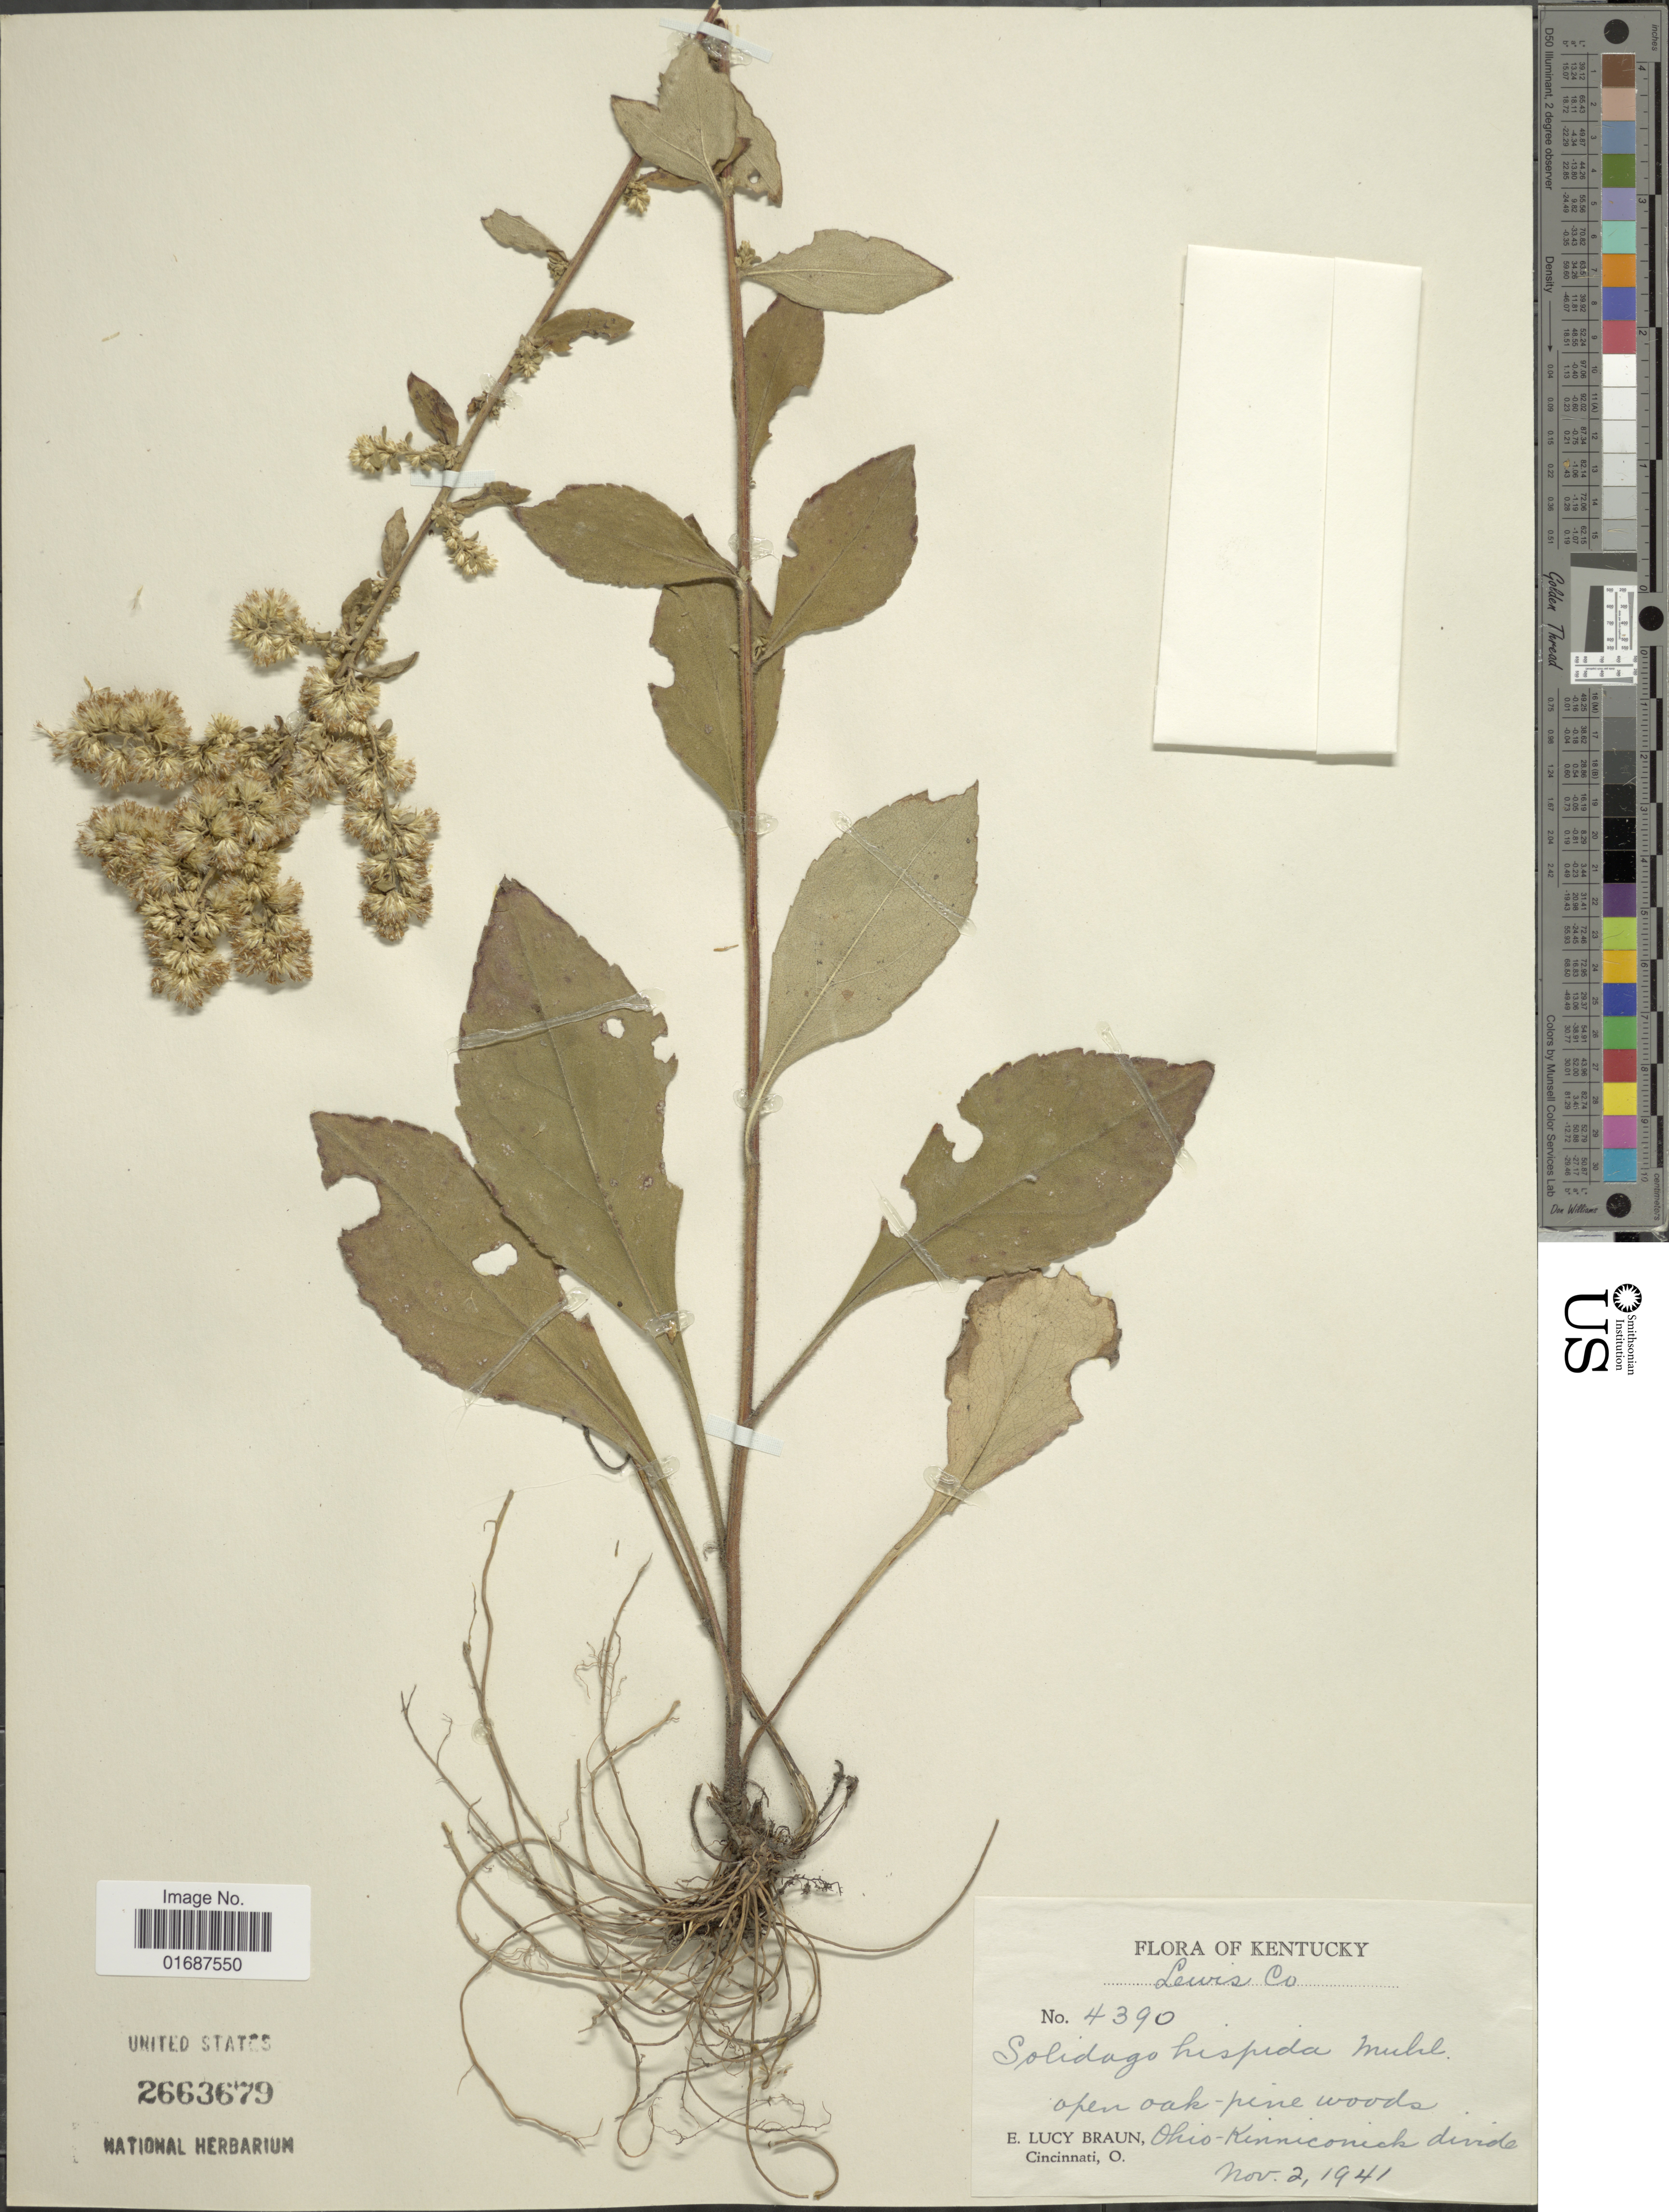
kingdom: Plantae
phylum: Tracheophyta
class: Magnoliopsida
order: Asterales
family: Asteraceae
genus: Solidago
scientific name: Solidago hispida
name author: Muhl. ex Willd.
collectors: E. L. Braun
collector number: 4390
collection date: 1941-11-02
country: United States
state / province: Kentucky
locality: Lewis Co. Ohio-Kinniconick divide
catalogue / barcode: US 2663679